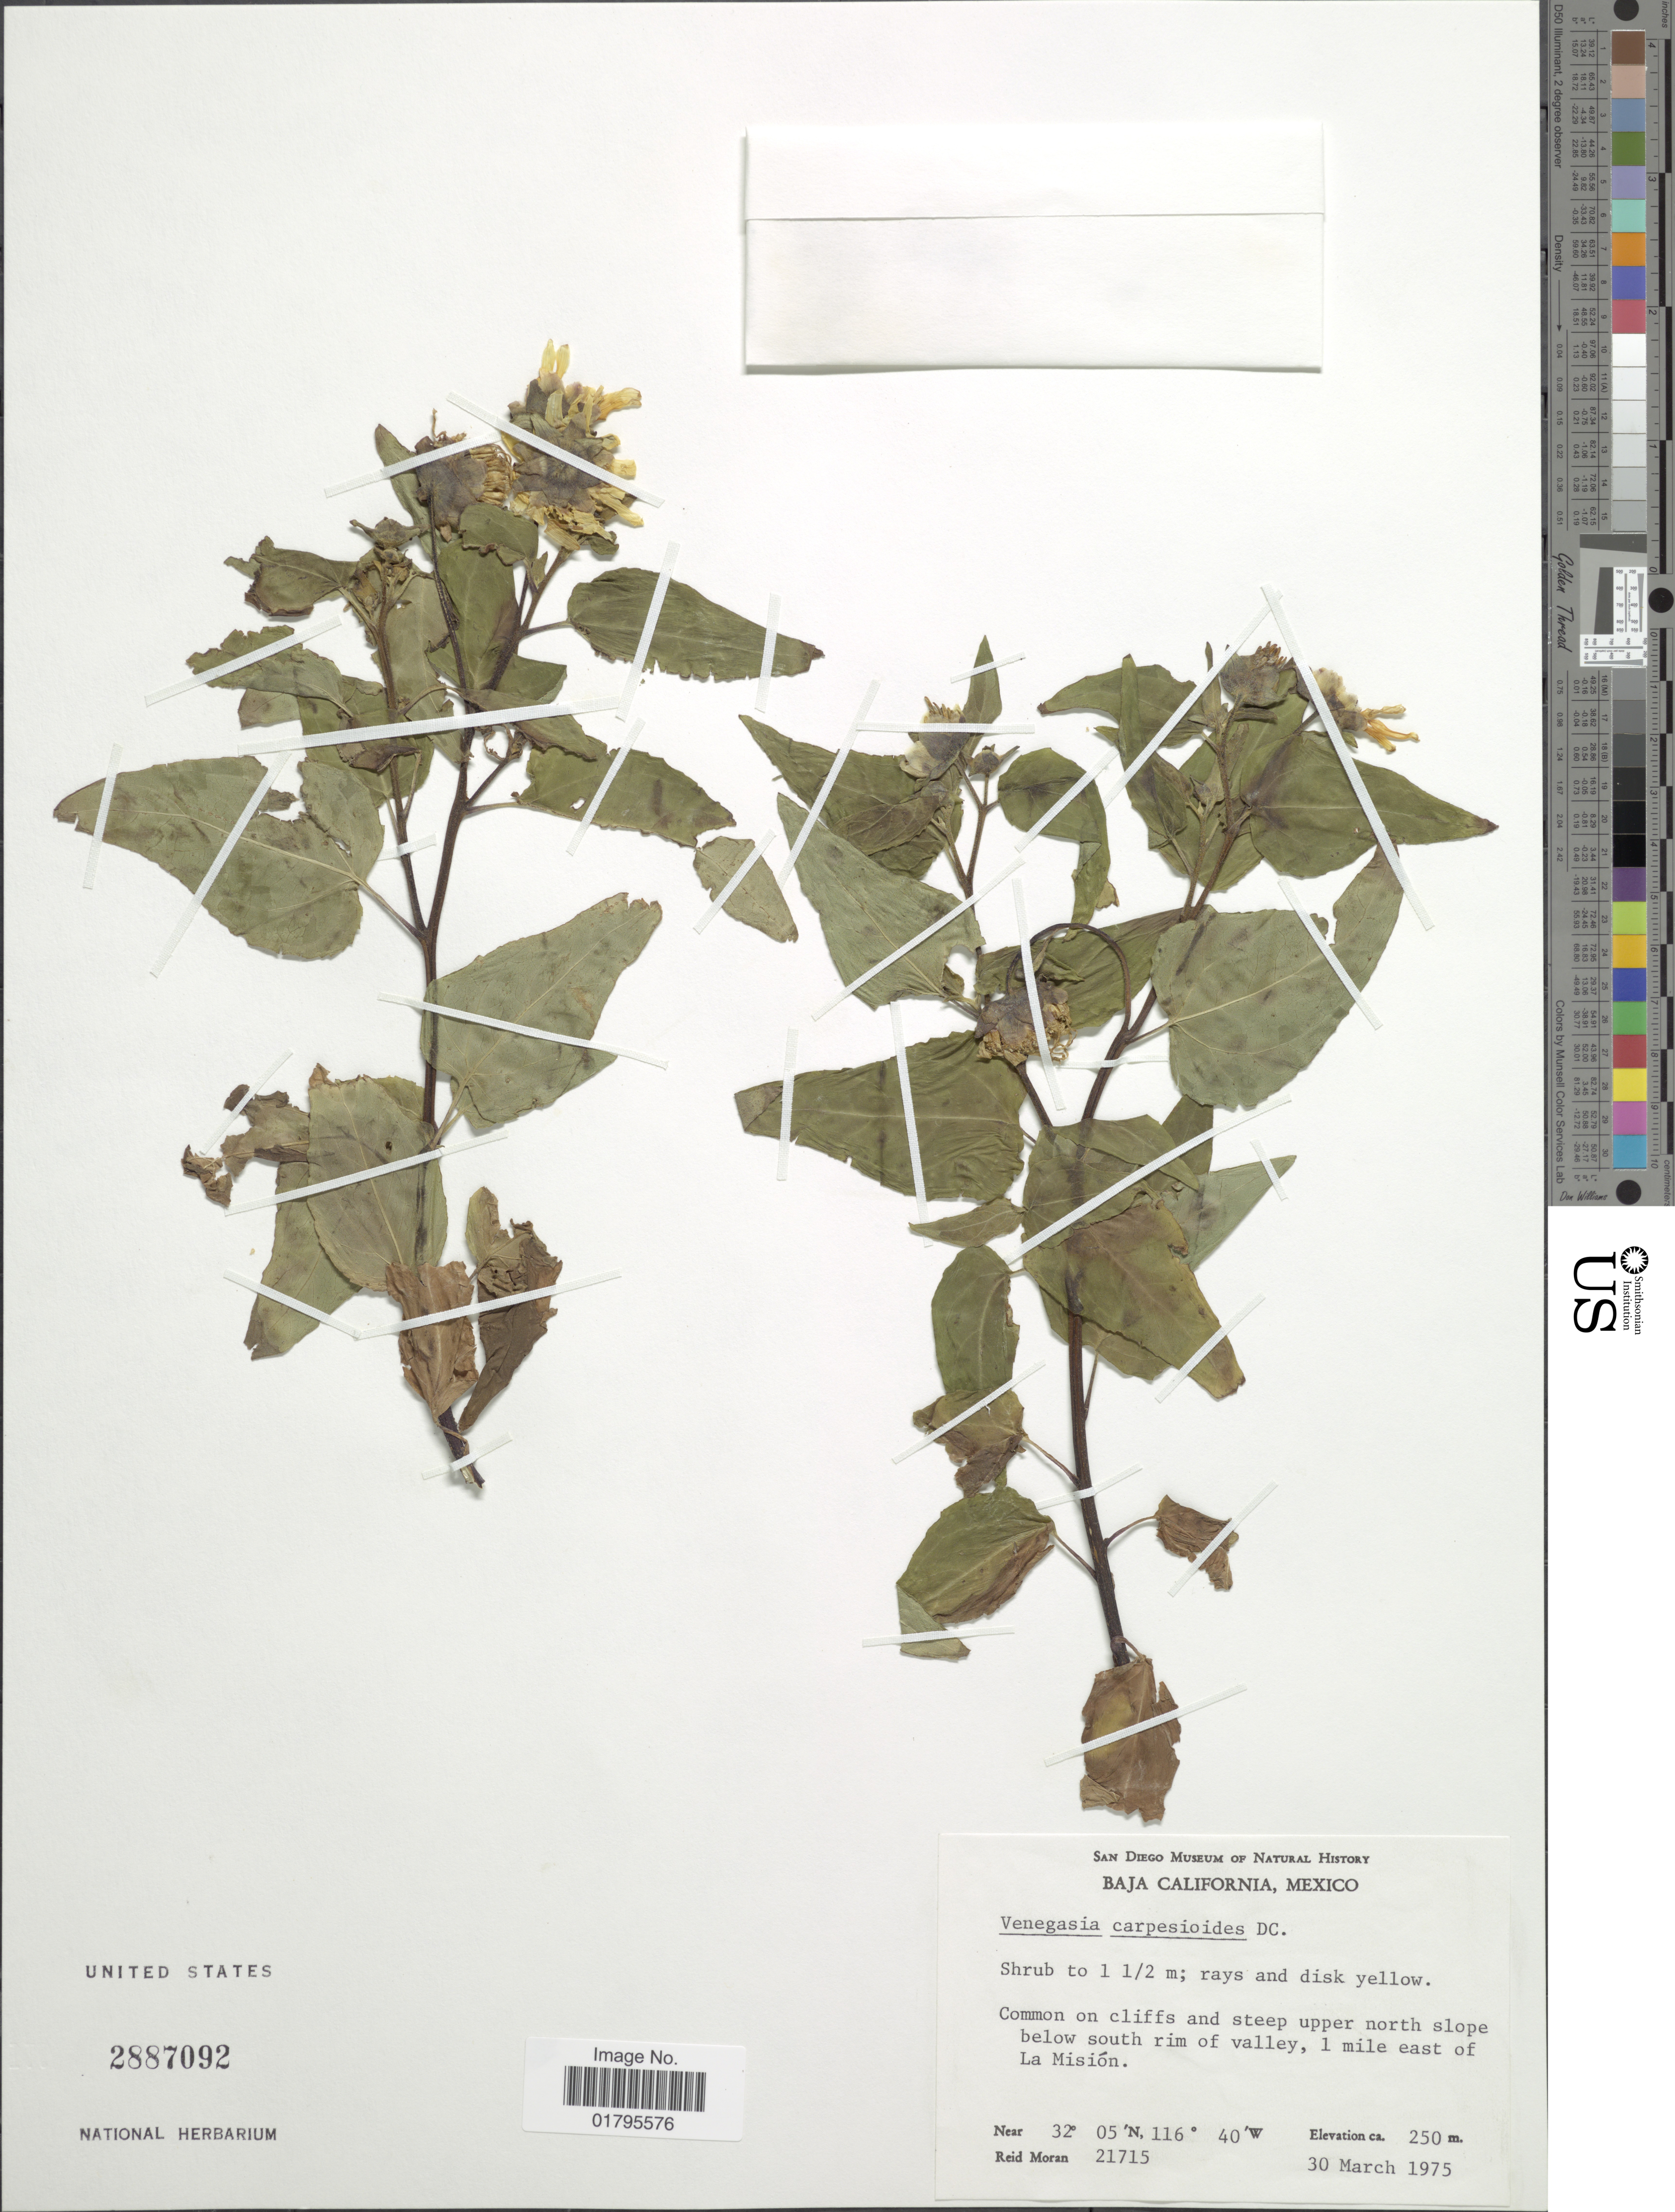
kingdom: Plantae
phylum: Tracheophyta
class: Magnoliopsida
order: Asterales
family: Asteraceae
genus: Venegasia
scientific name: Venegasia carpesioides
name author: DC.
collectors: R. V. Moran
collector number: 21715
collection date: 1975-03-30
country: Mexico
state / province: Baja California Sur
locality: Baja California, Mexico, Common on cliffs and steep upper north slope below south rim of valley, 1 mile east of La Mision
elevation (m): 250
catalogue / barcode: US 2887092